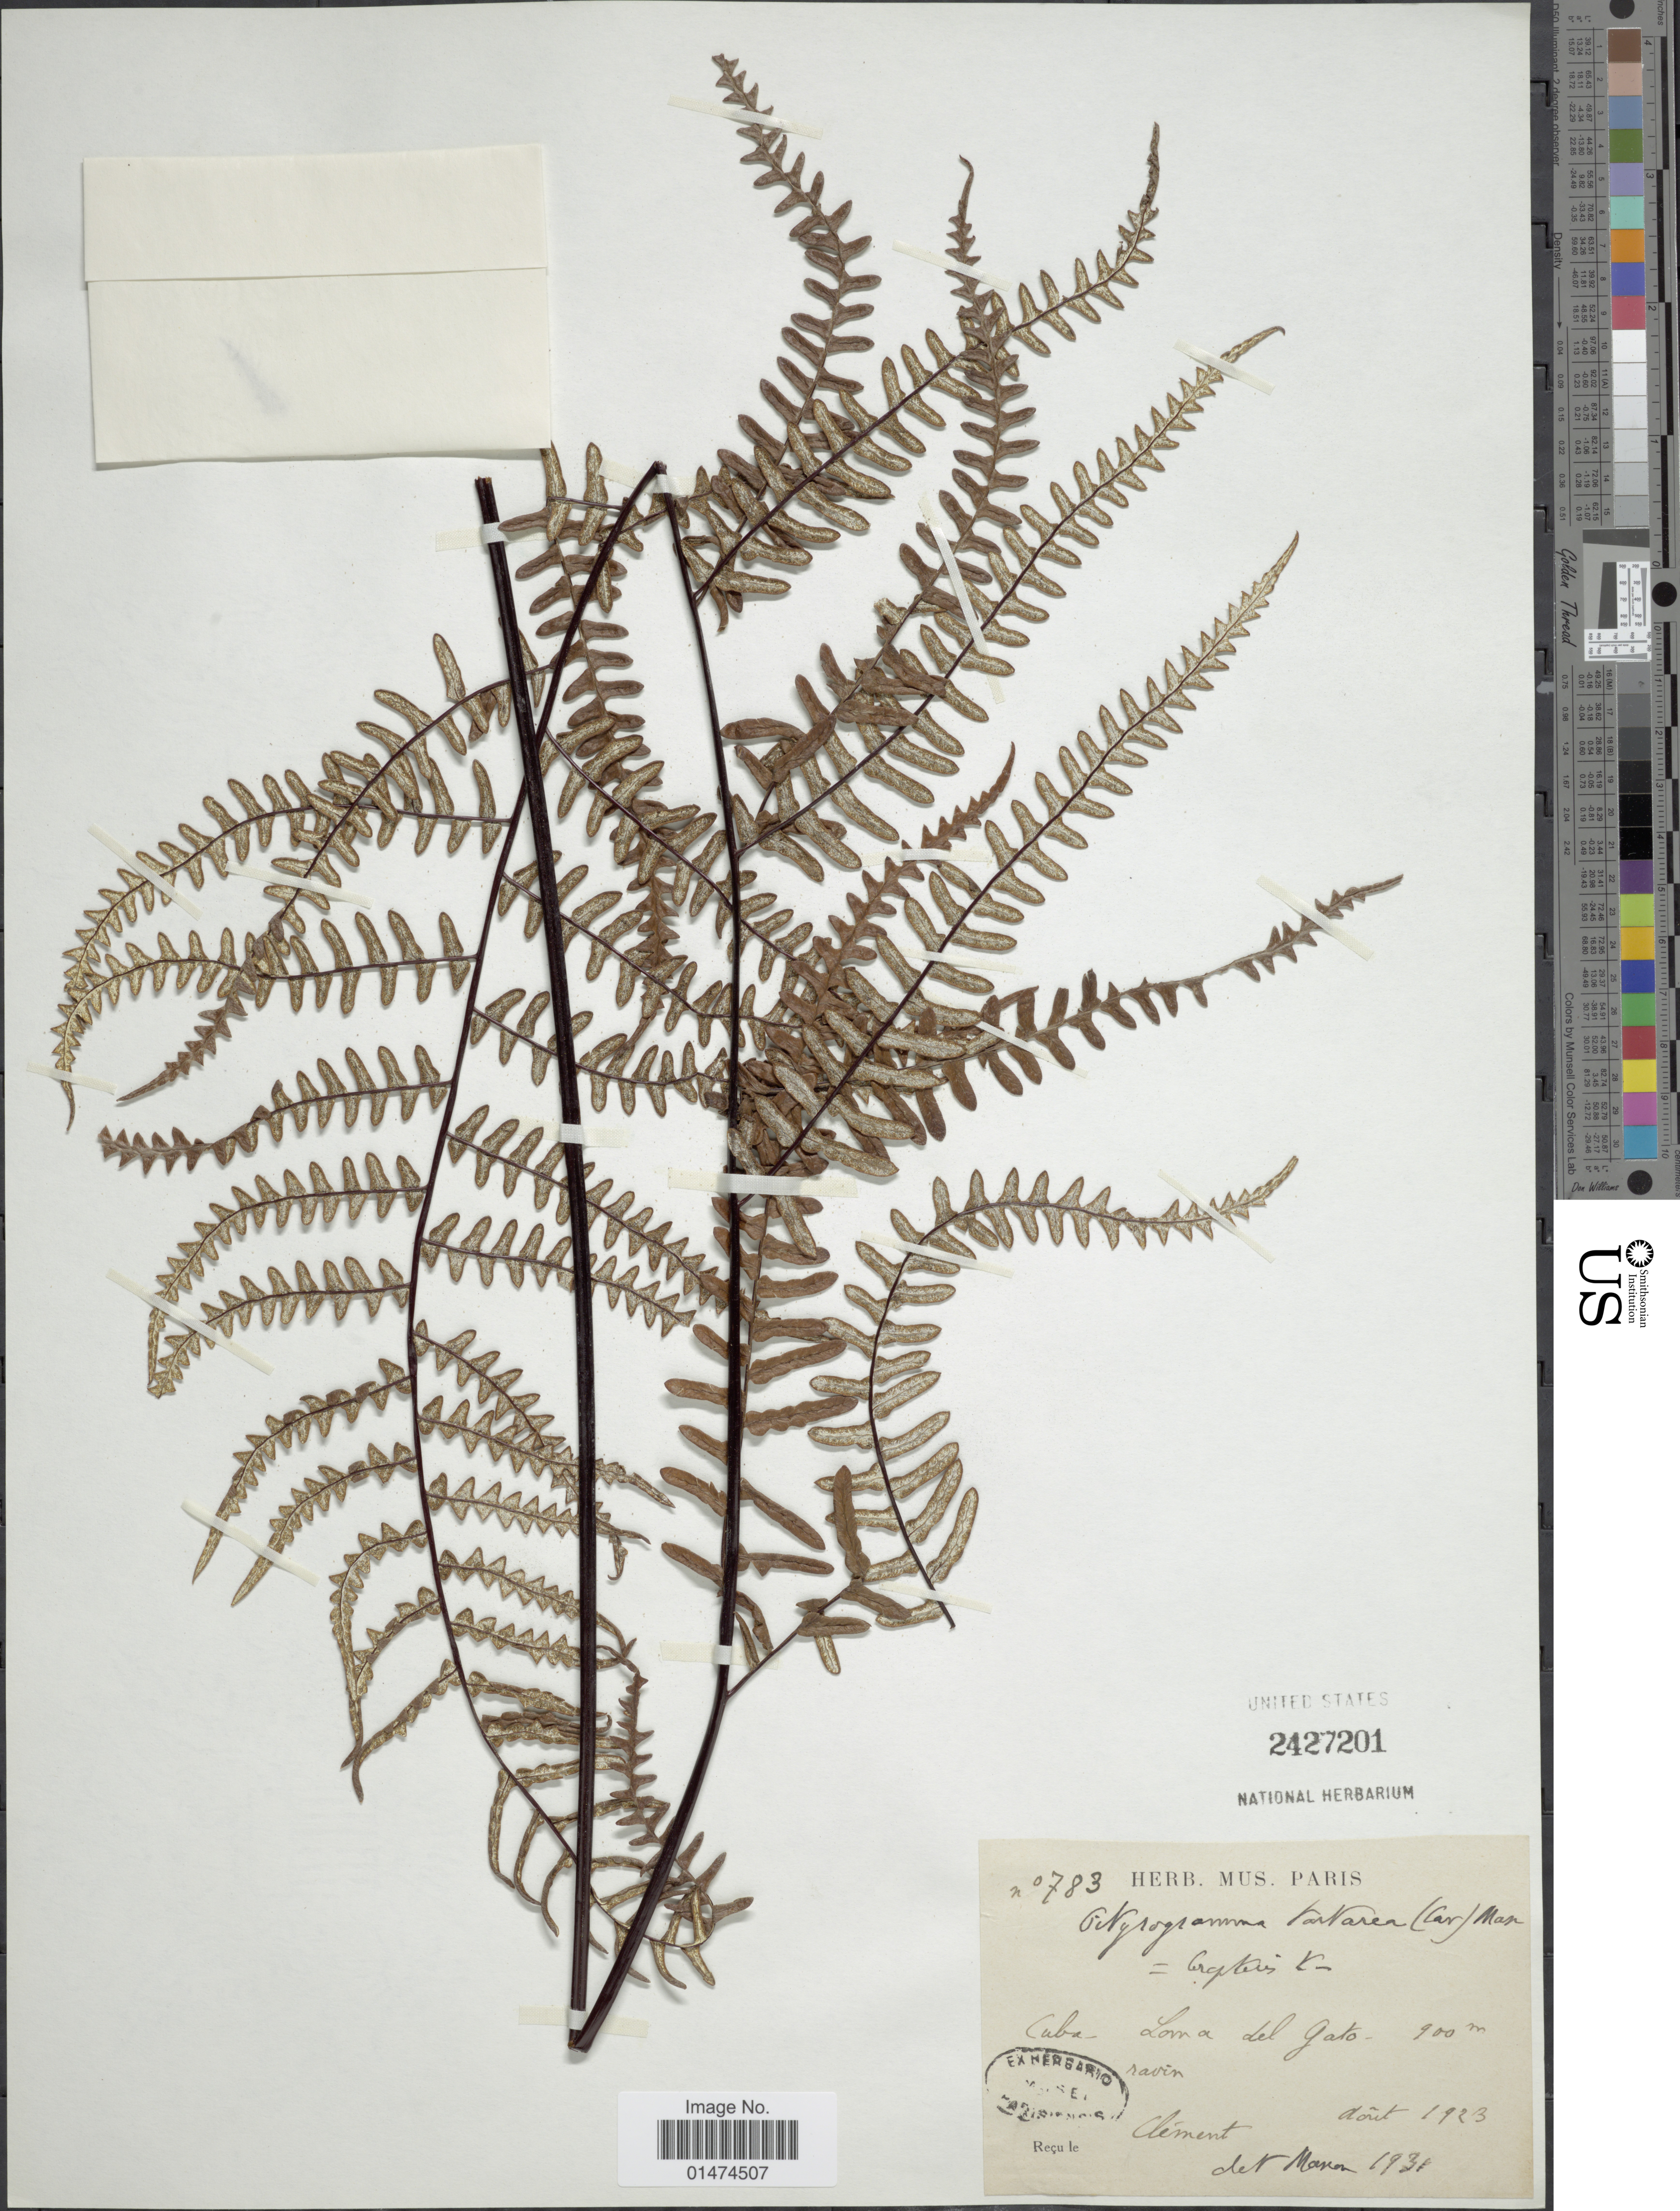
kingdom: Plantae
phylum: Tracheophyta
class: Polypodiopsida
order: Polypodiales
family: Pteridaceae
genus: Pityrogramma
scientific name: Pityrogramma ebenea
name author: (L.) Proctor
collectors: -. Clement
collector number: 0783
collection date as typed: Dorit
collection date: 1923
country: Cuba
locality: Cuba, Loma del Gato.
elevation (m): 900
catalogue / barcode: US 2427201